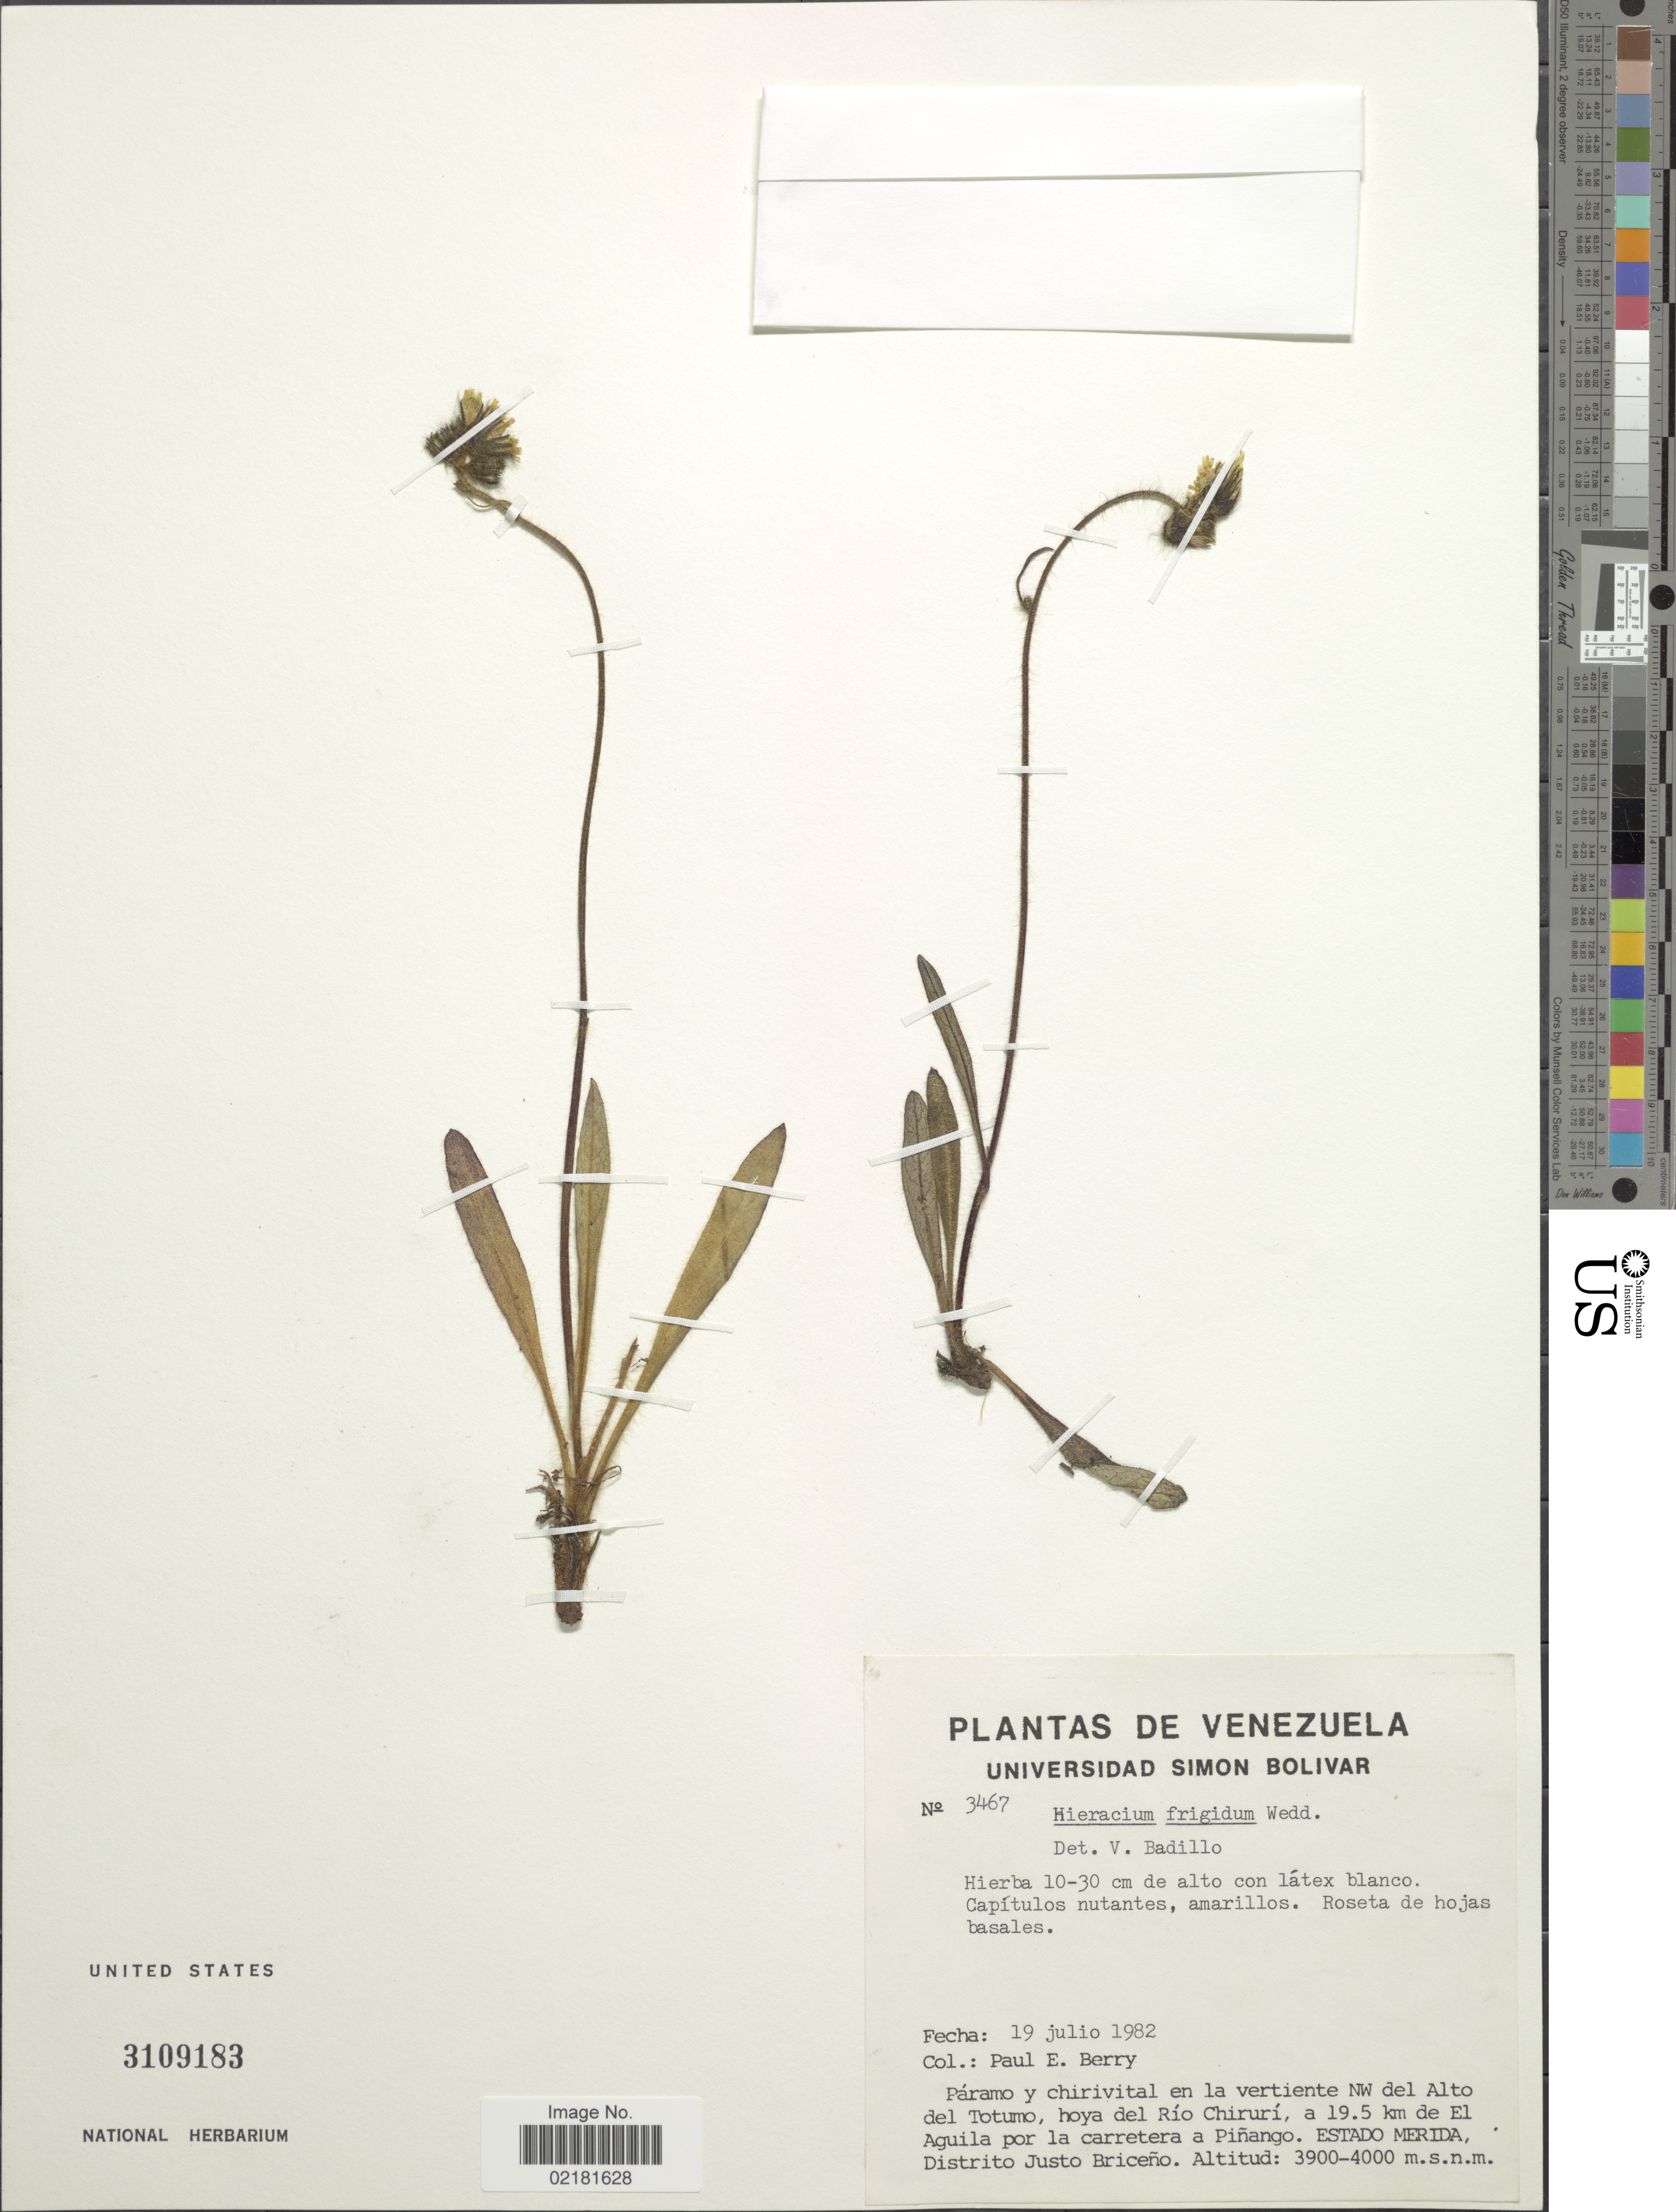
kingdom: Plantae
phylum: Tracheophyta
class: Magnoliopsida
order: Asterales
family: Asteraceae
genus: Hieracium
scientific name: Hieracium jubatum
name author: Fr.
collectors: P. E. Berry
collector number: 3467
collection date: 1982-07-19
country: Venezuela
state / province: Mérida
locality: Paramo y chriivital en la vertiente NW del Alto del Totumo, hoya del Rio Chiruri, a 19.5 km de El Aguila por la carretera a Piñango, Distrito Justo Briceño.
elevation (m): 3900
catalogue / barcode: US 3109183